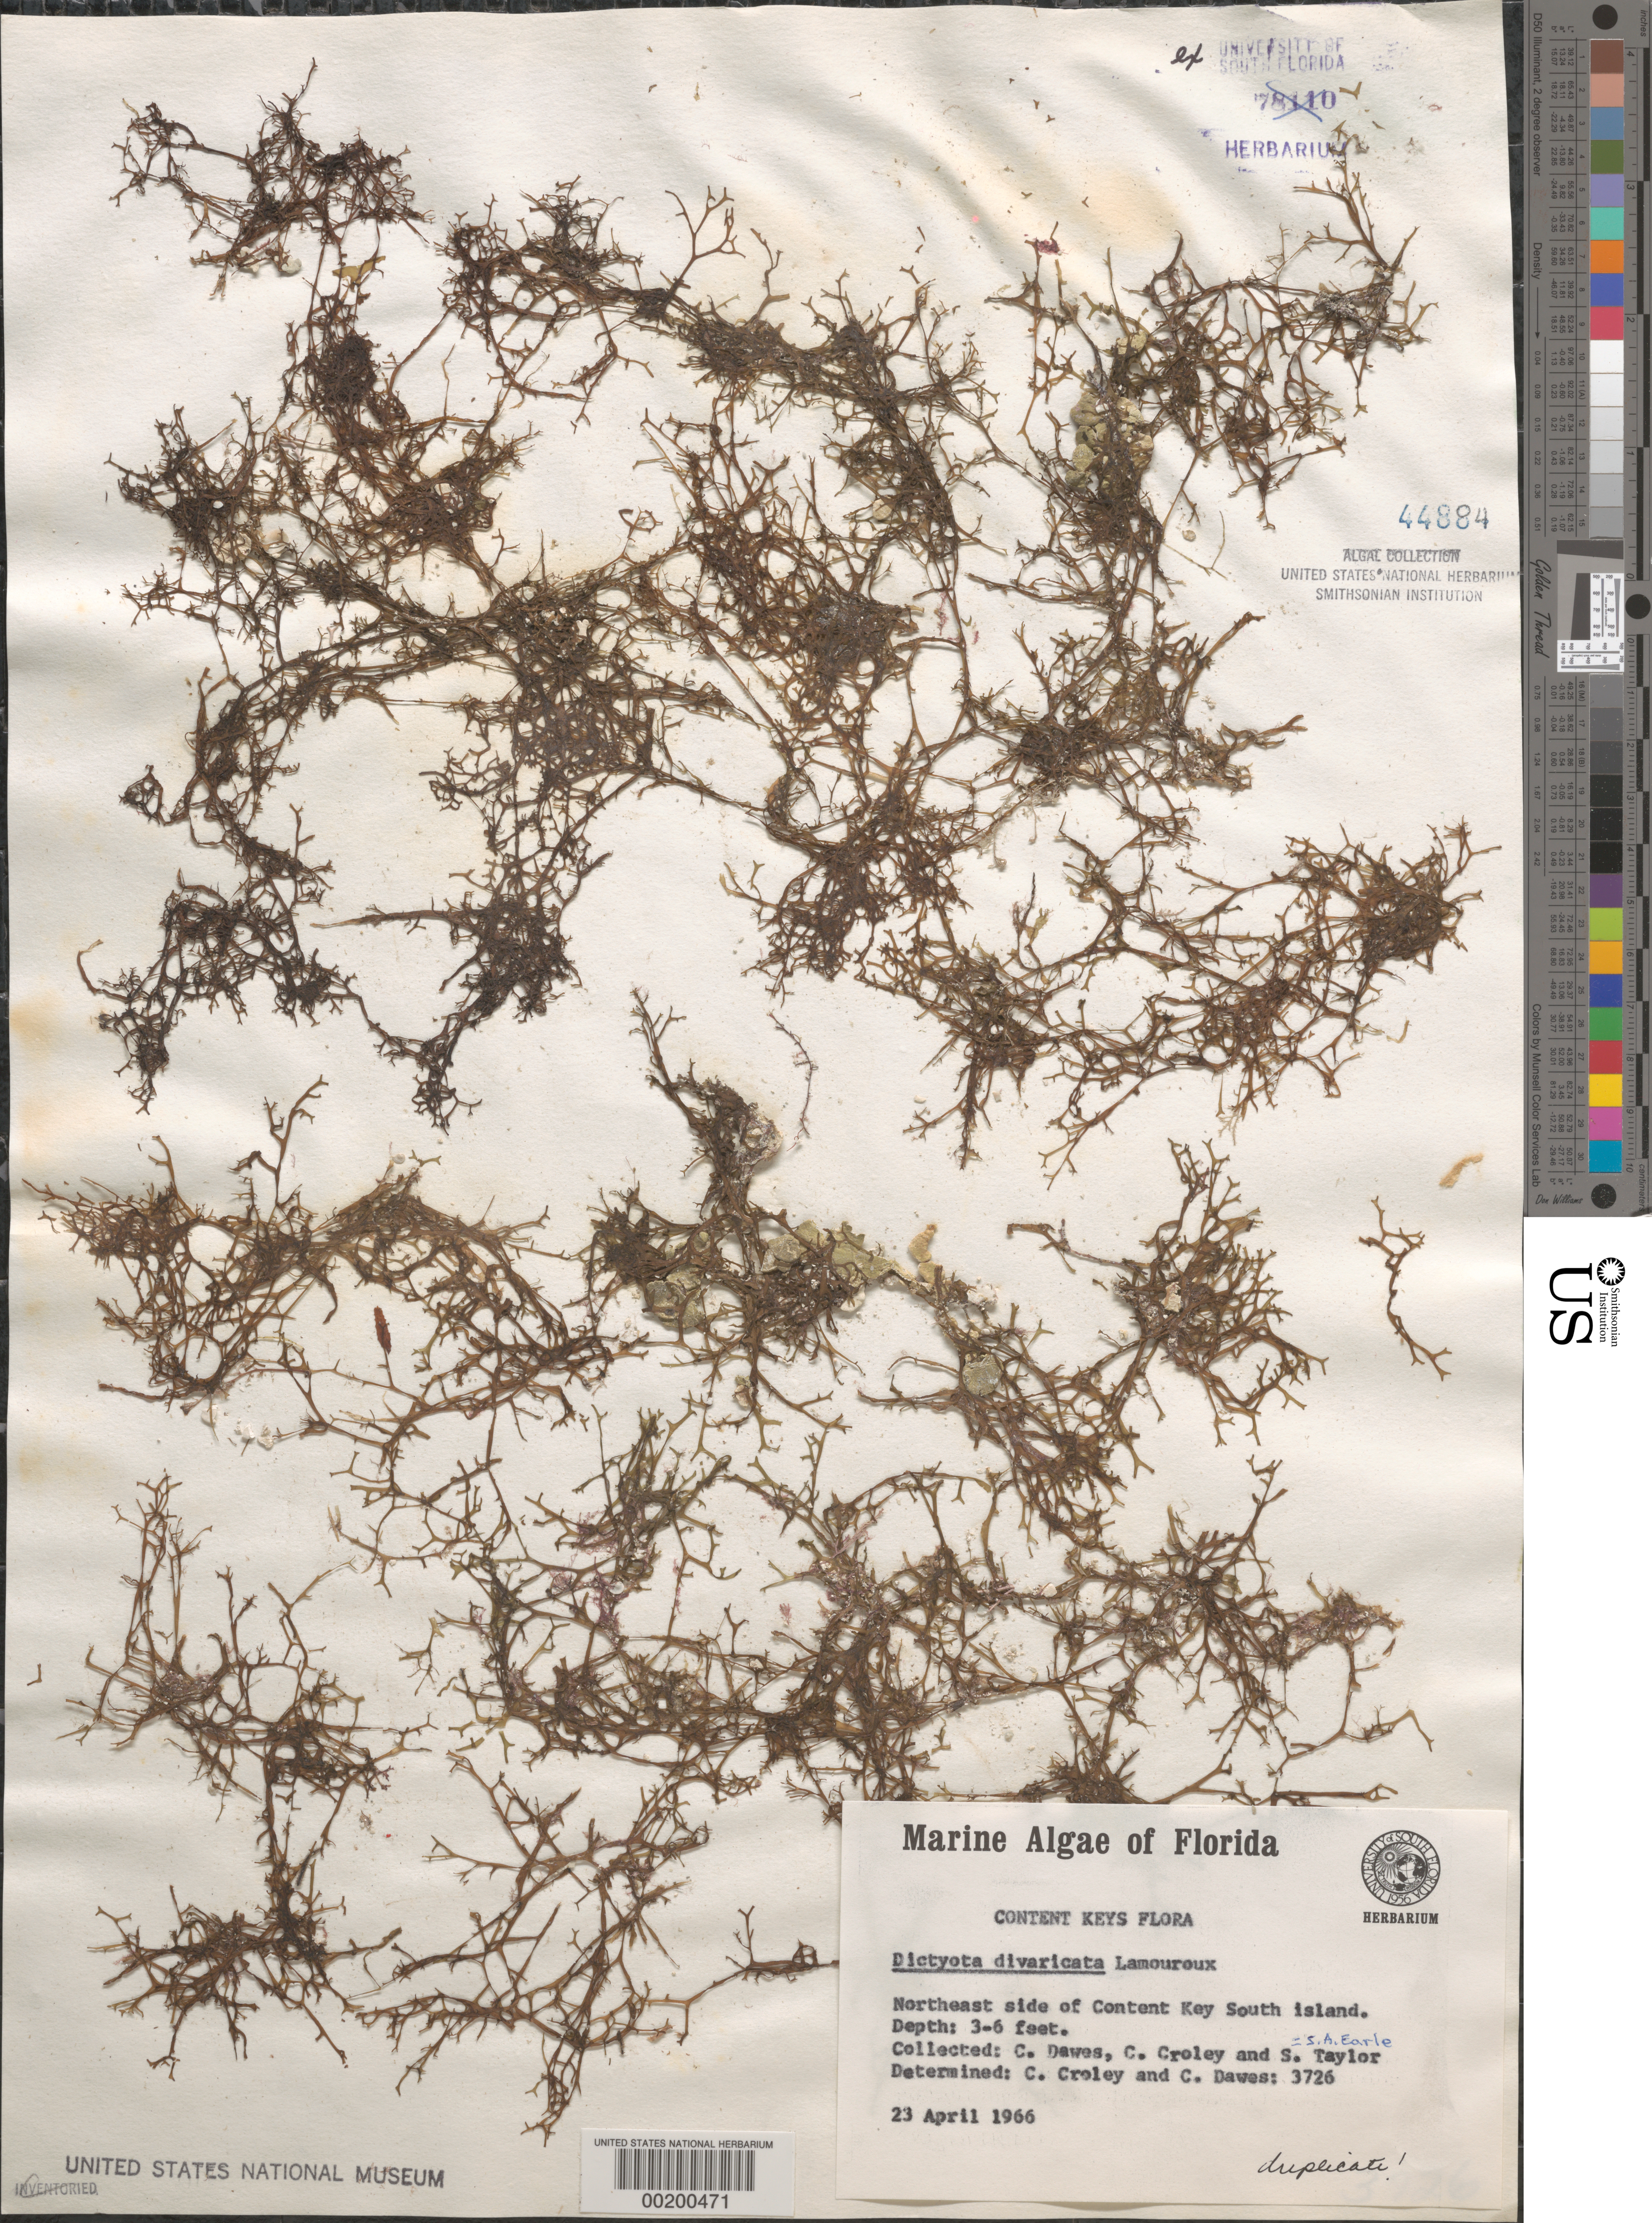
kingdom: Chromista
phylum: Ochrophyta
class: Phaeophyceae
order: Dictyotales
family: Dictyotaceae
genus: Dictyota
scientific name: Dictyota divaricata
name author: J.V.Lamouroux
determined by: Croley, F. C.; Dawes, C. J.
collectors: C. Dawes, F. C. Croley & S. A. Earle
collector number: Cjd 3726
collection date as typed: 23 Apr 1966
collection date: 1966-04-23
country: United States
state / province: Florida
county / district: Monroe County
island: Content Keys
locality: South island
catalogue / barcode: US 44884